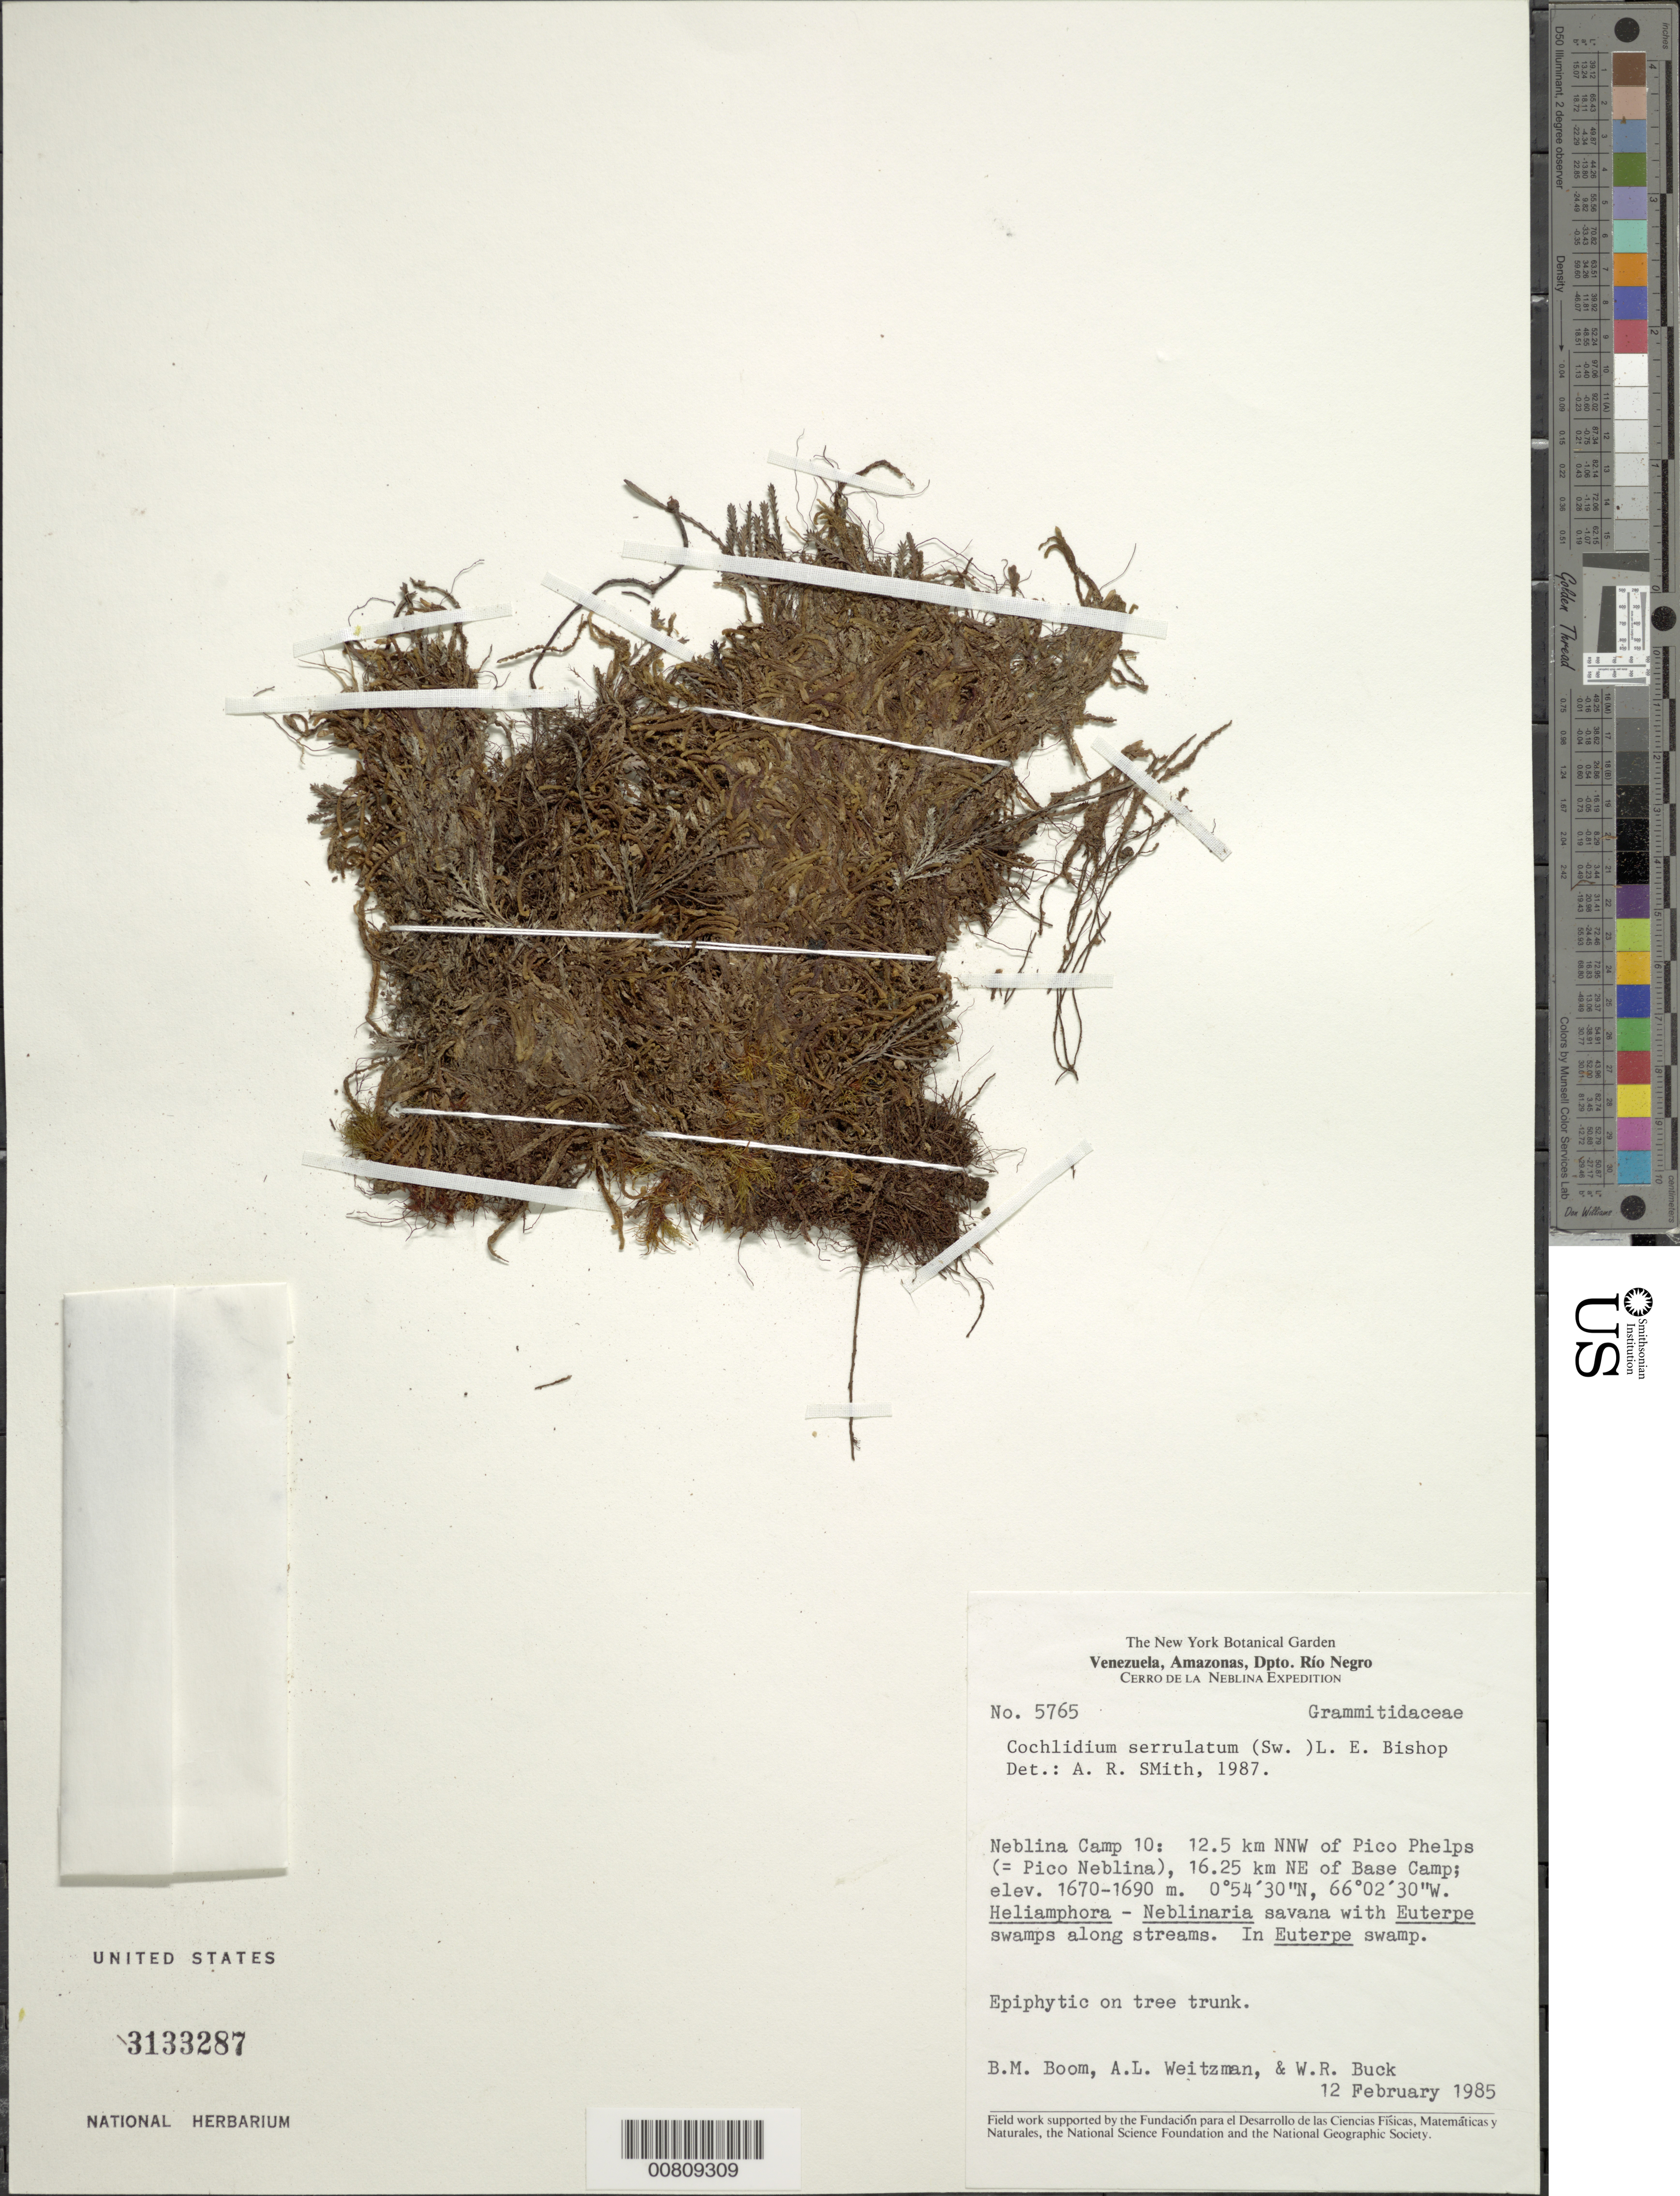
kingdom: Plantae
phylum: Tracheophyta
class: Polypodiopsida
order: Polypodiales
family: Polypodiaceae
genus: Cochlidium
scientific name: Cochlidium serrulatum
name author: (Sw.) L.E. Bishop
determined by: Smith, Alan R., (UC)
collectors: B. M. Boom, A. L. Weitzman & W. R. Buck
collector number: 5765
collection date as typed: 12-Feb-85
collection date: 1985-02-12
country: Venezuela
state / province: Amazonas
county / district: Río Negro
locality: Neblina Camp 10. 12.5 km NNW of Pico Phelps (=Pico Neblina),16.25 km NE of Base Camp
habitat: Heliamphora-Neblinaria savanna with Euterpe swamps along streams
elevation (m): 1670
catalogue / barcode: US 3133287